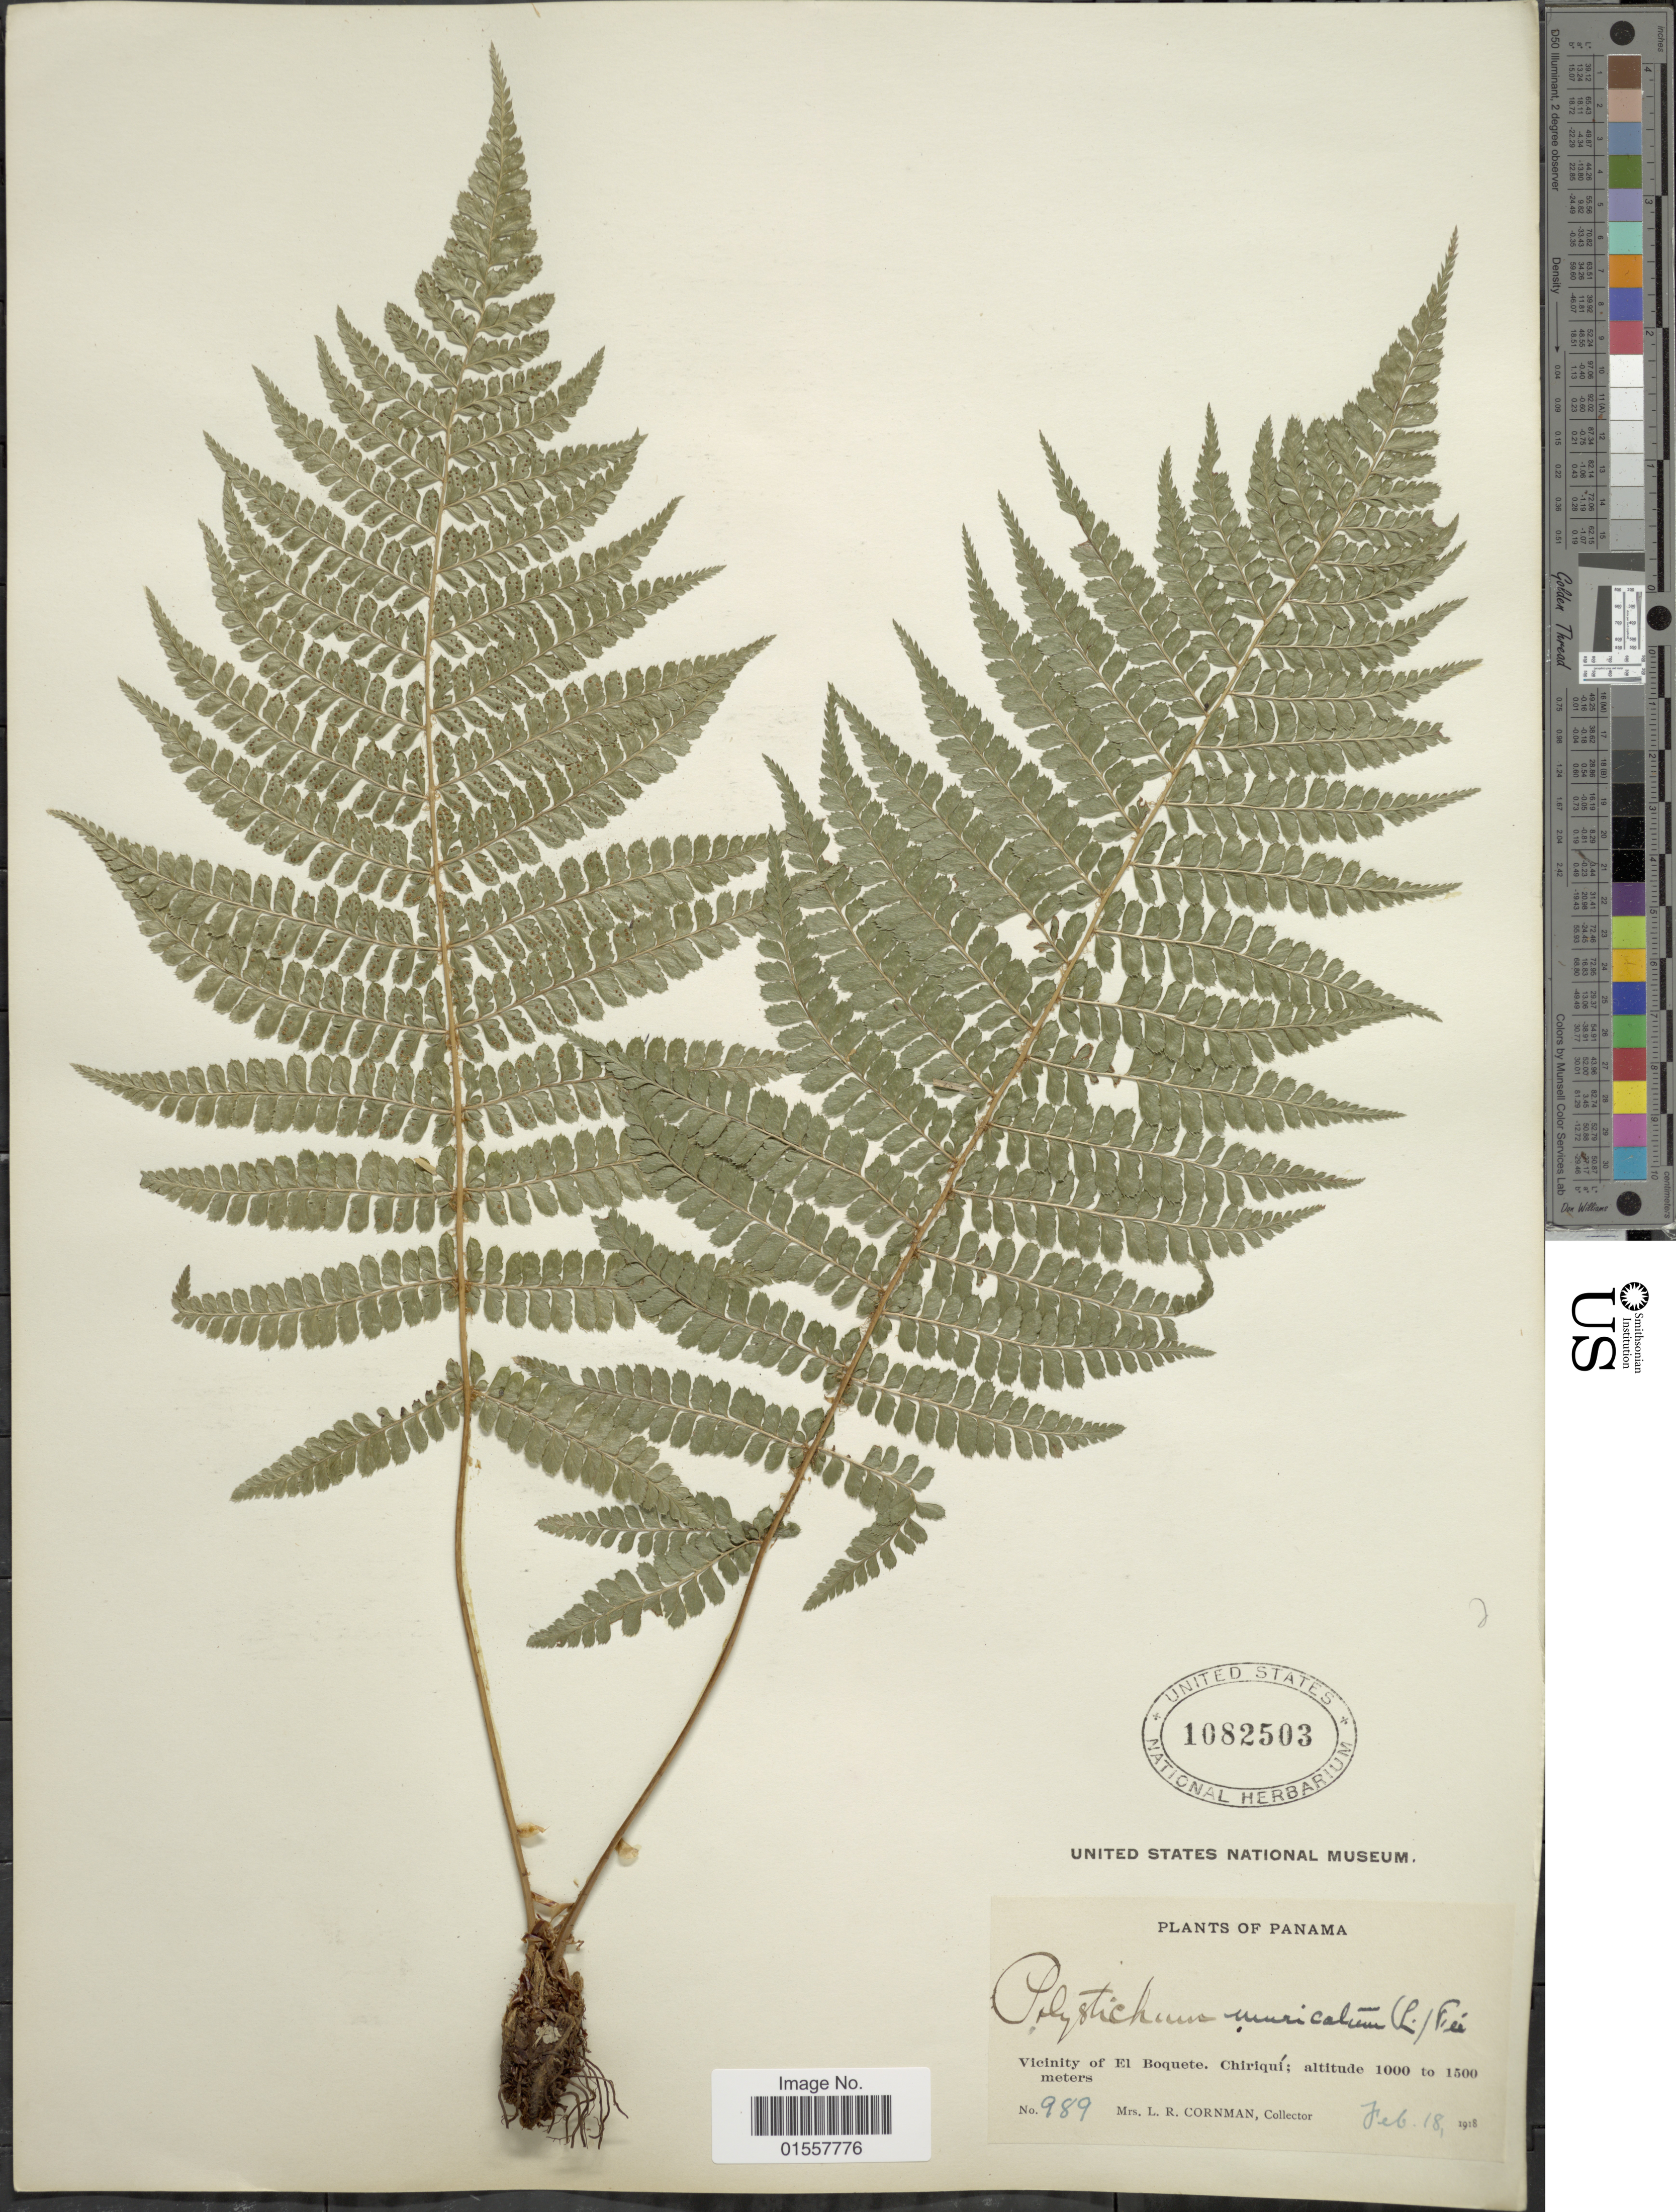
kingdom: Plantae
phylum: Tracheophyta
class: Polypodiopsida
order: Polypodiales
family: Dryopteridaceae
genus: Polystichum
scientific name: Polystichum muricatum var. muricatum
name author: (L.) Fée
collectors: L. Cornman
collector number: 989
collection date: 1918-02-18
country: Panama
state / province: Chiriqui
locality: Vicinity of El Boquete, Chiriqui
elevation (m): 1000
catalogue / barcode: US 1082503